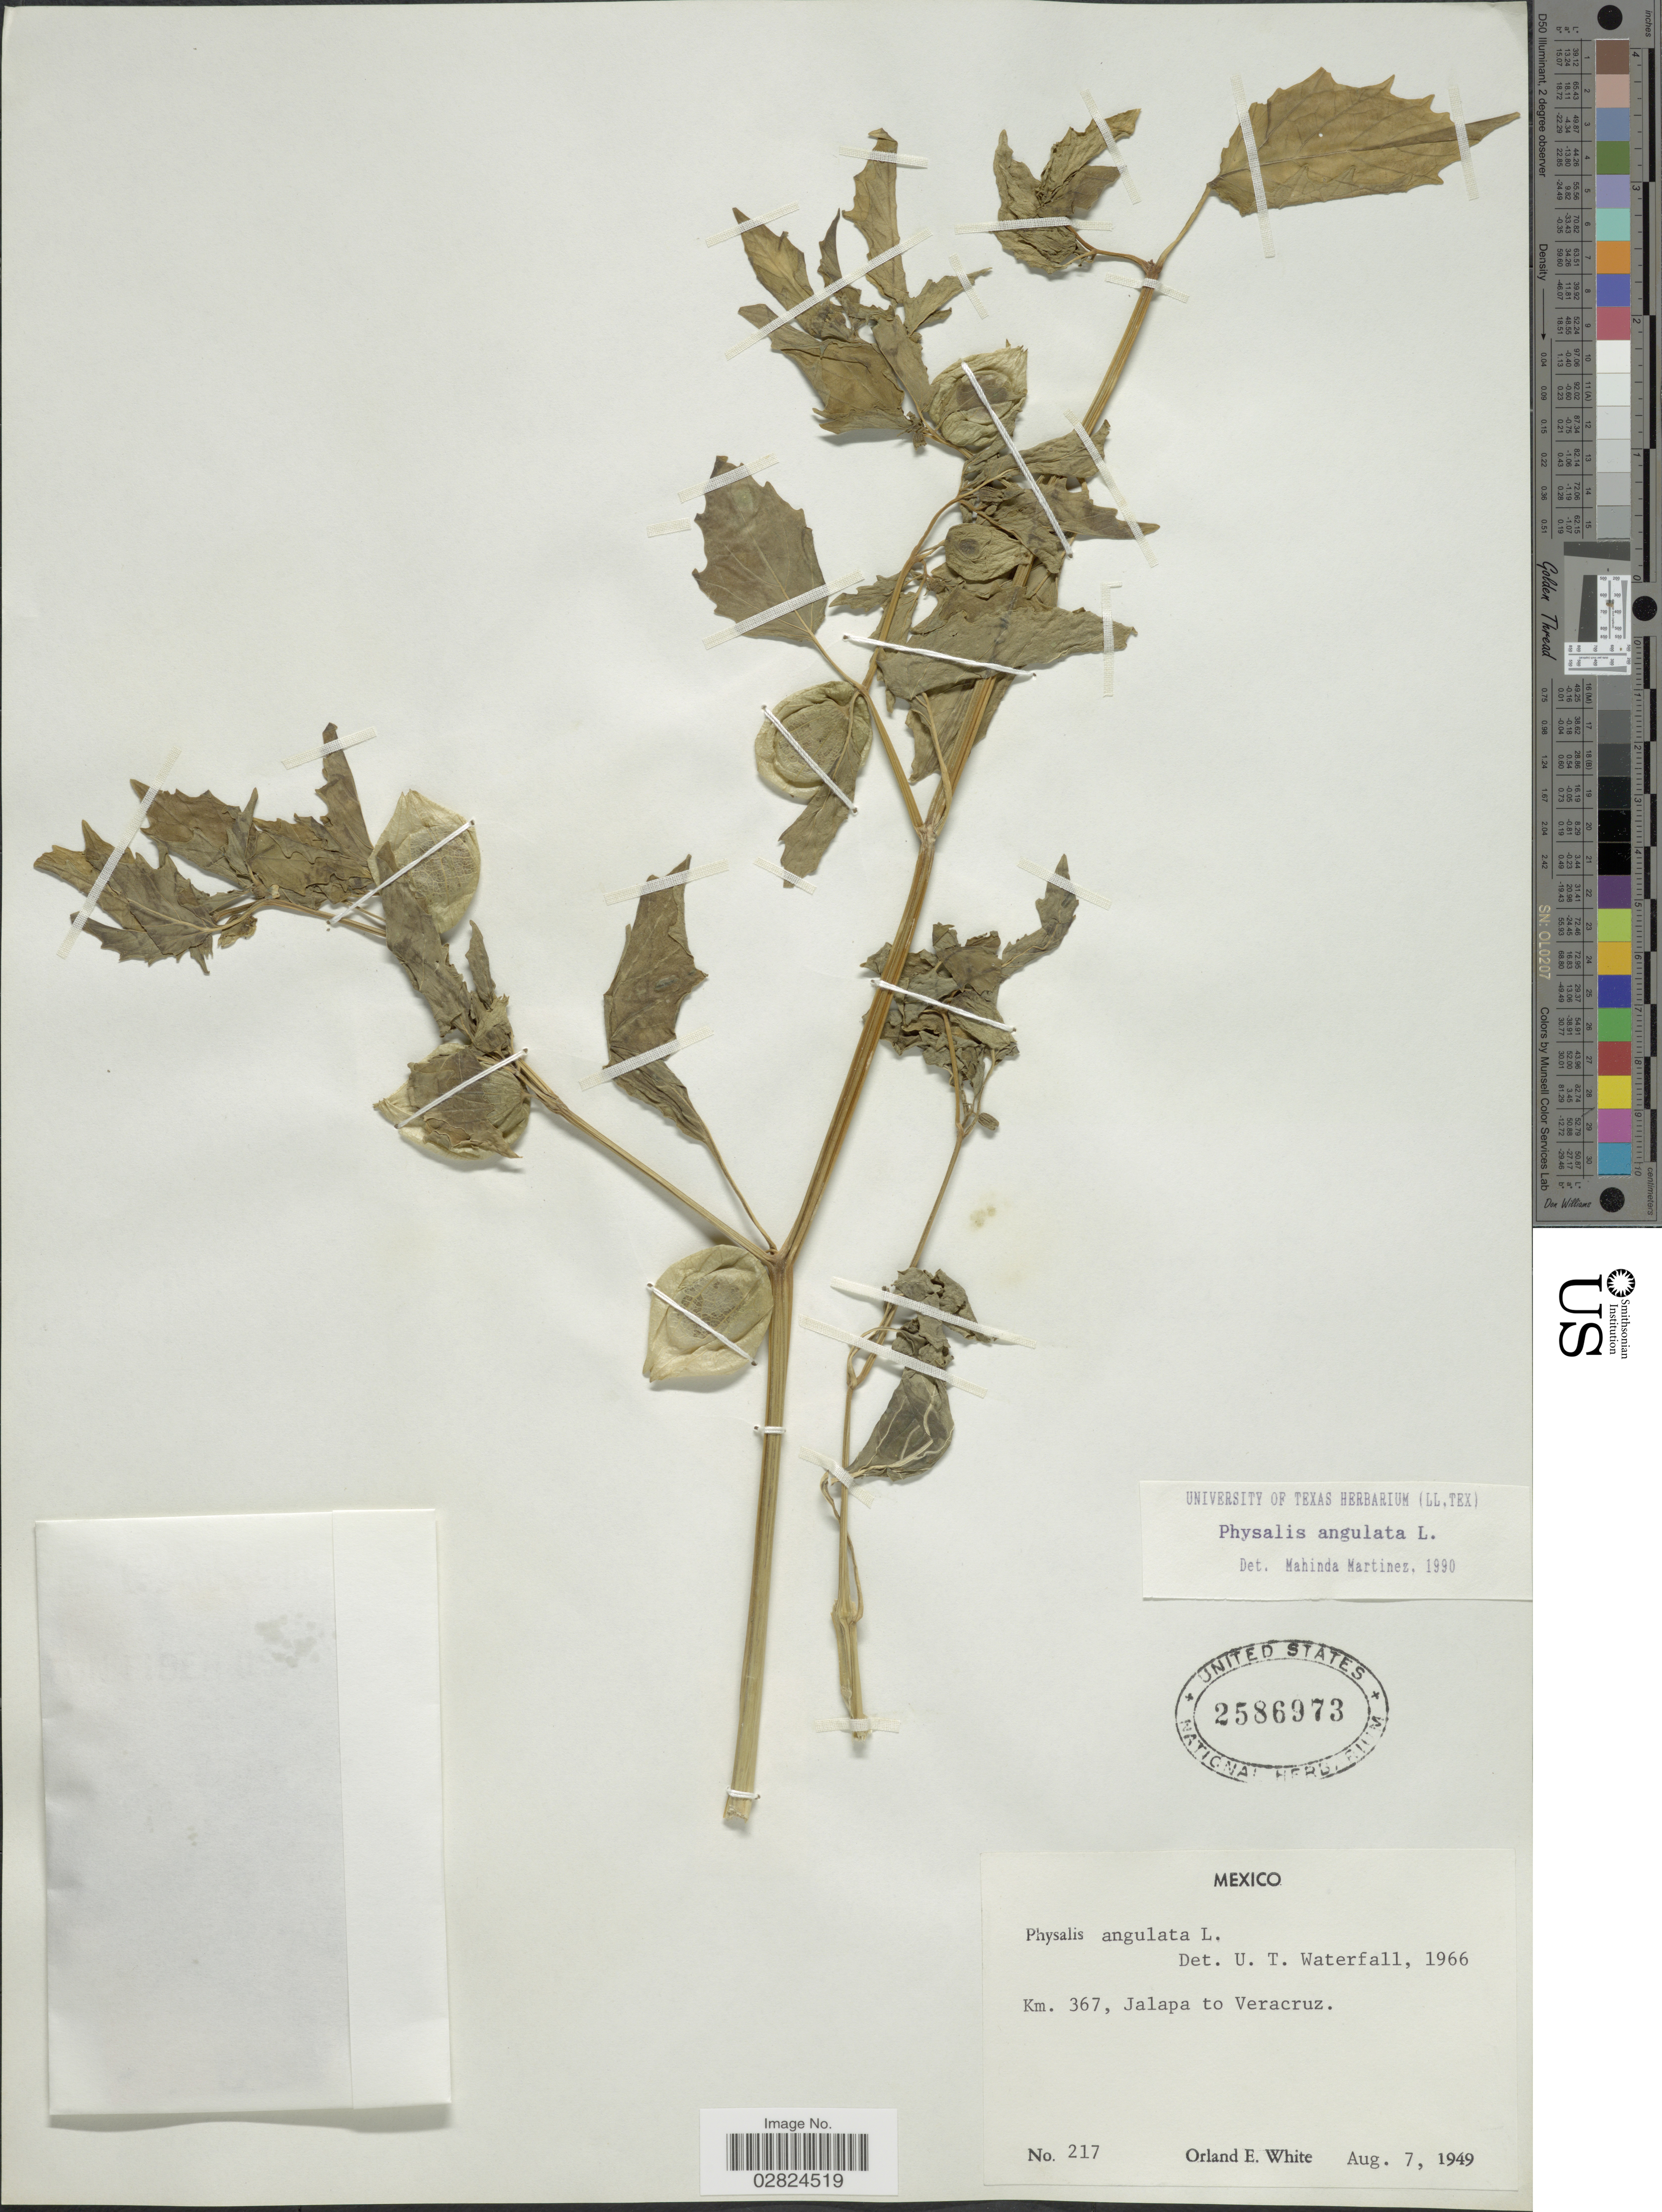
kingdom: Plantae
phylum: Tracheophyta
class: Magnoliopsida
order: Solanales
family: Solanaceae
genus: Physalis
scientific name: Physalis angulata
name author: L.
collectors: O. E. White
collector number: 217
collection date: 1949-08-07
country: Mexico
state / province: Veracruz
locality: Km. 367, Jalapa to Veracruz.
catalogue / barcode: US 2586973